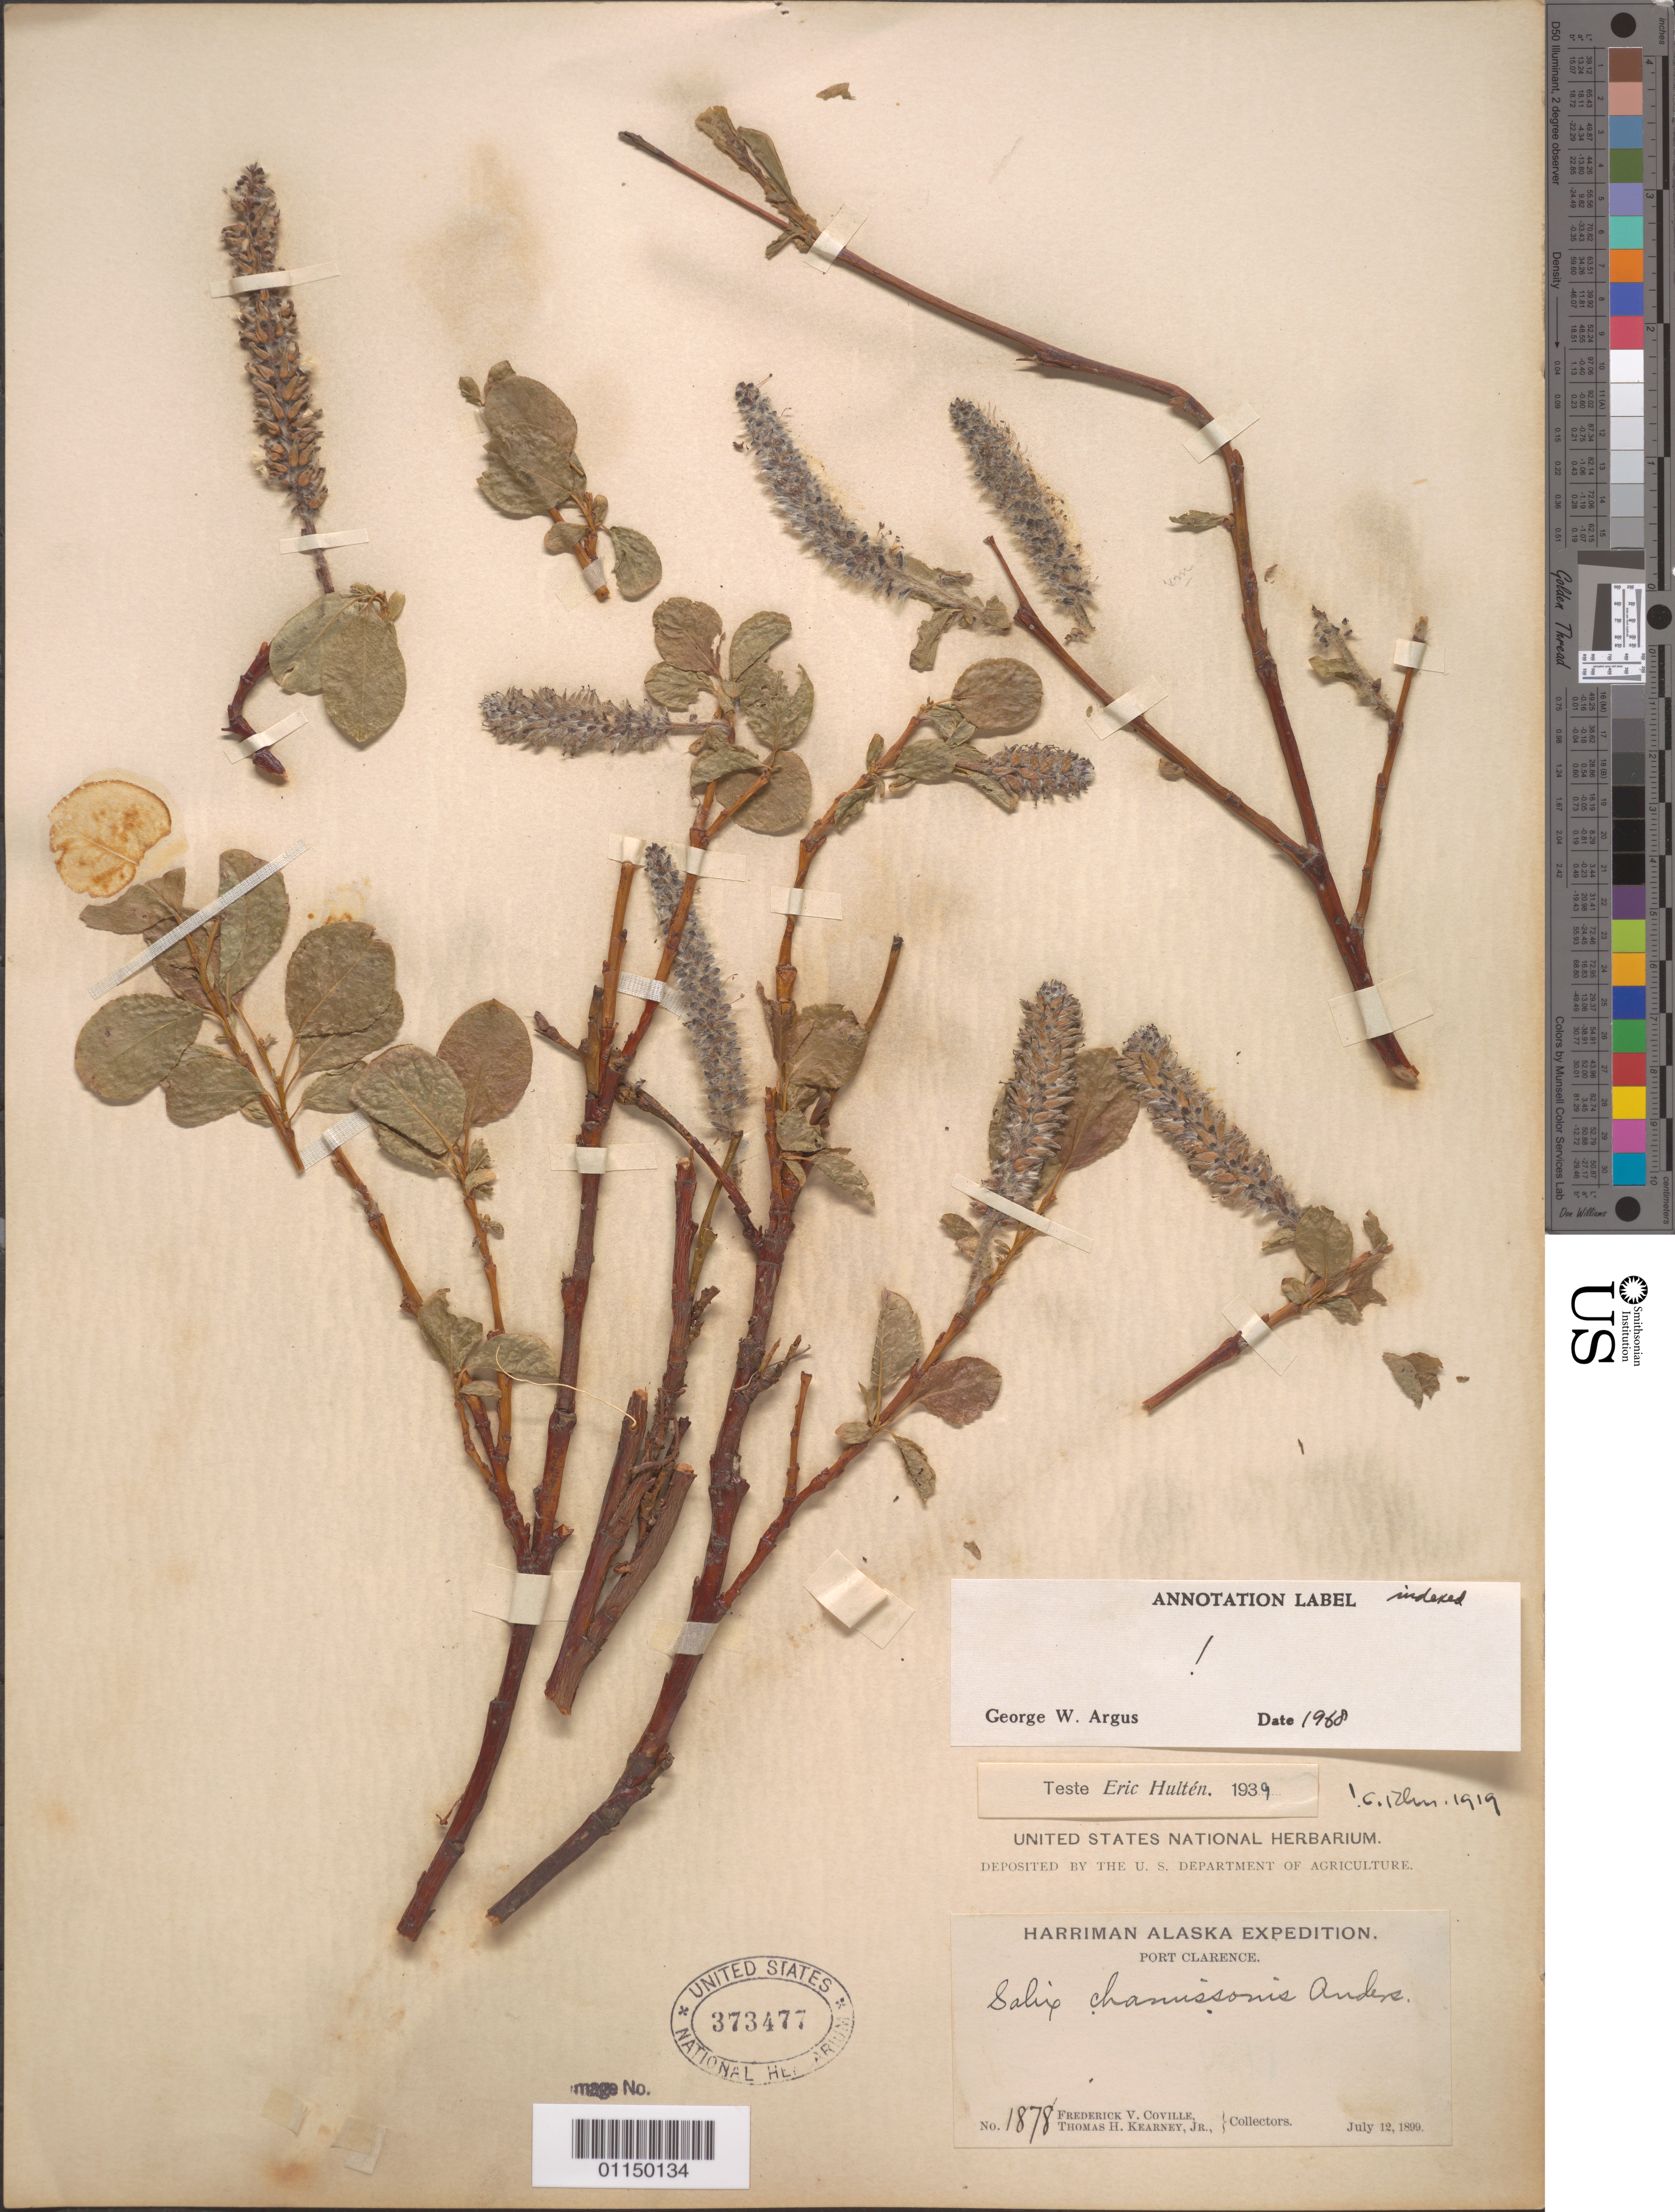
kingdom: Plantae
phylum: Tracheophyta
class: Magnoliopsida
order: Malpighiales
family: Salicaceae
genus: Salix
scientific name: Salix chamissonis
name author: Andersson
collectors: F. V. Coville & T. H. Kearney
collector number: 1878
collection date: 1899-07-12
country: United States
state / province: Alaska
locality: Port Clarence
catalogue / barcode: US 373477